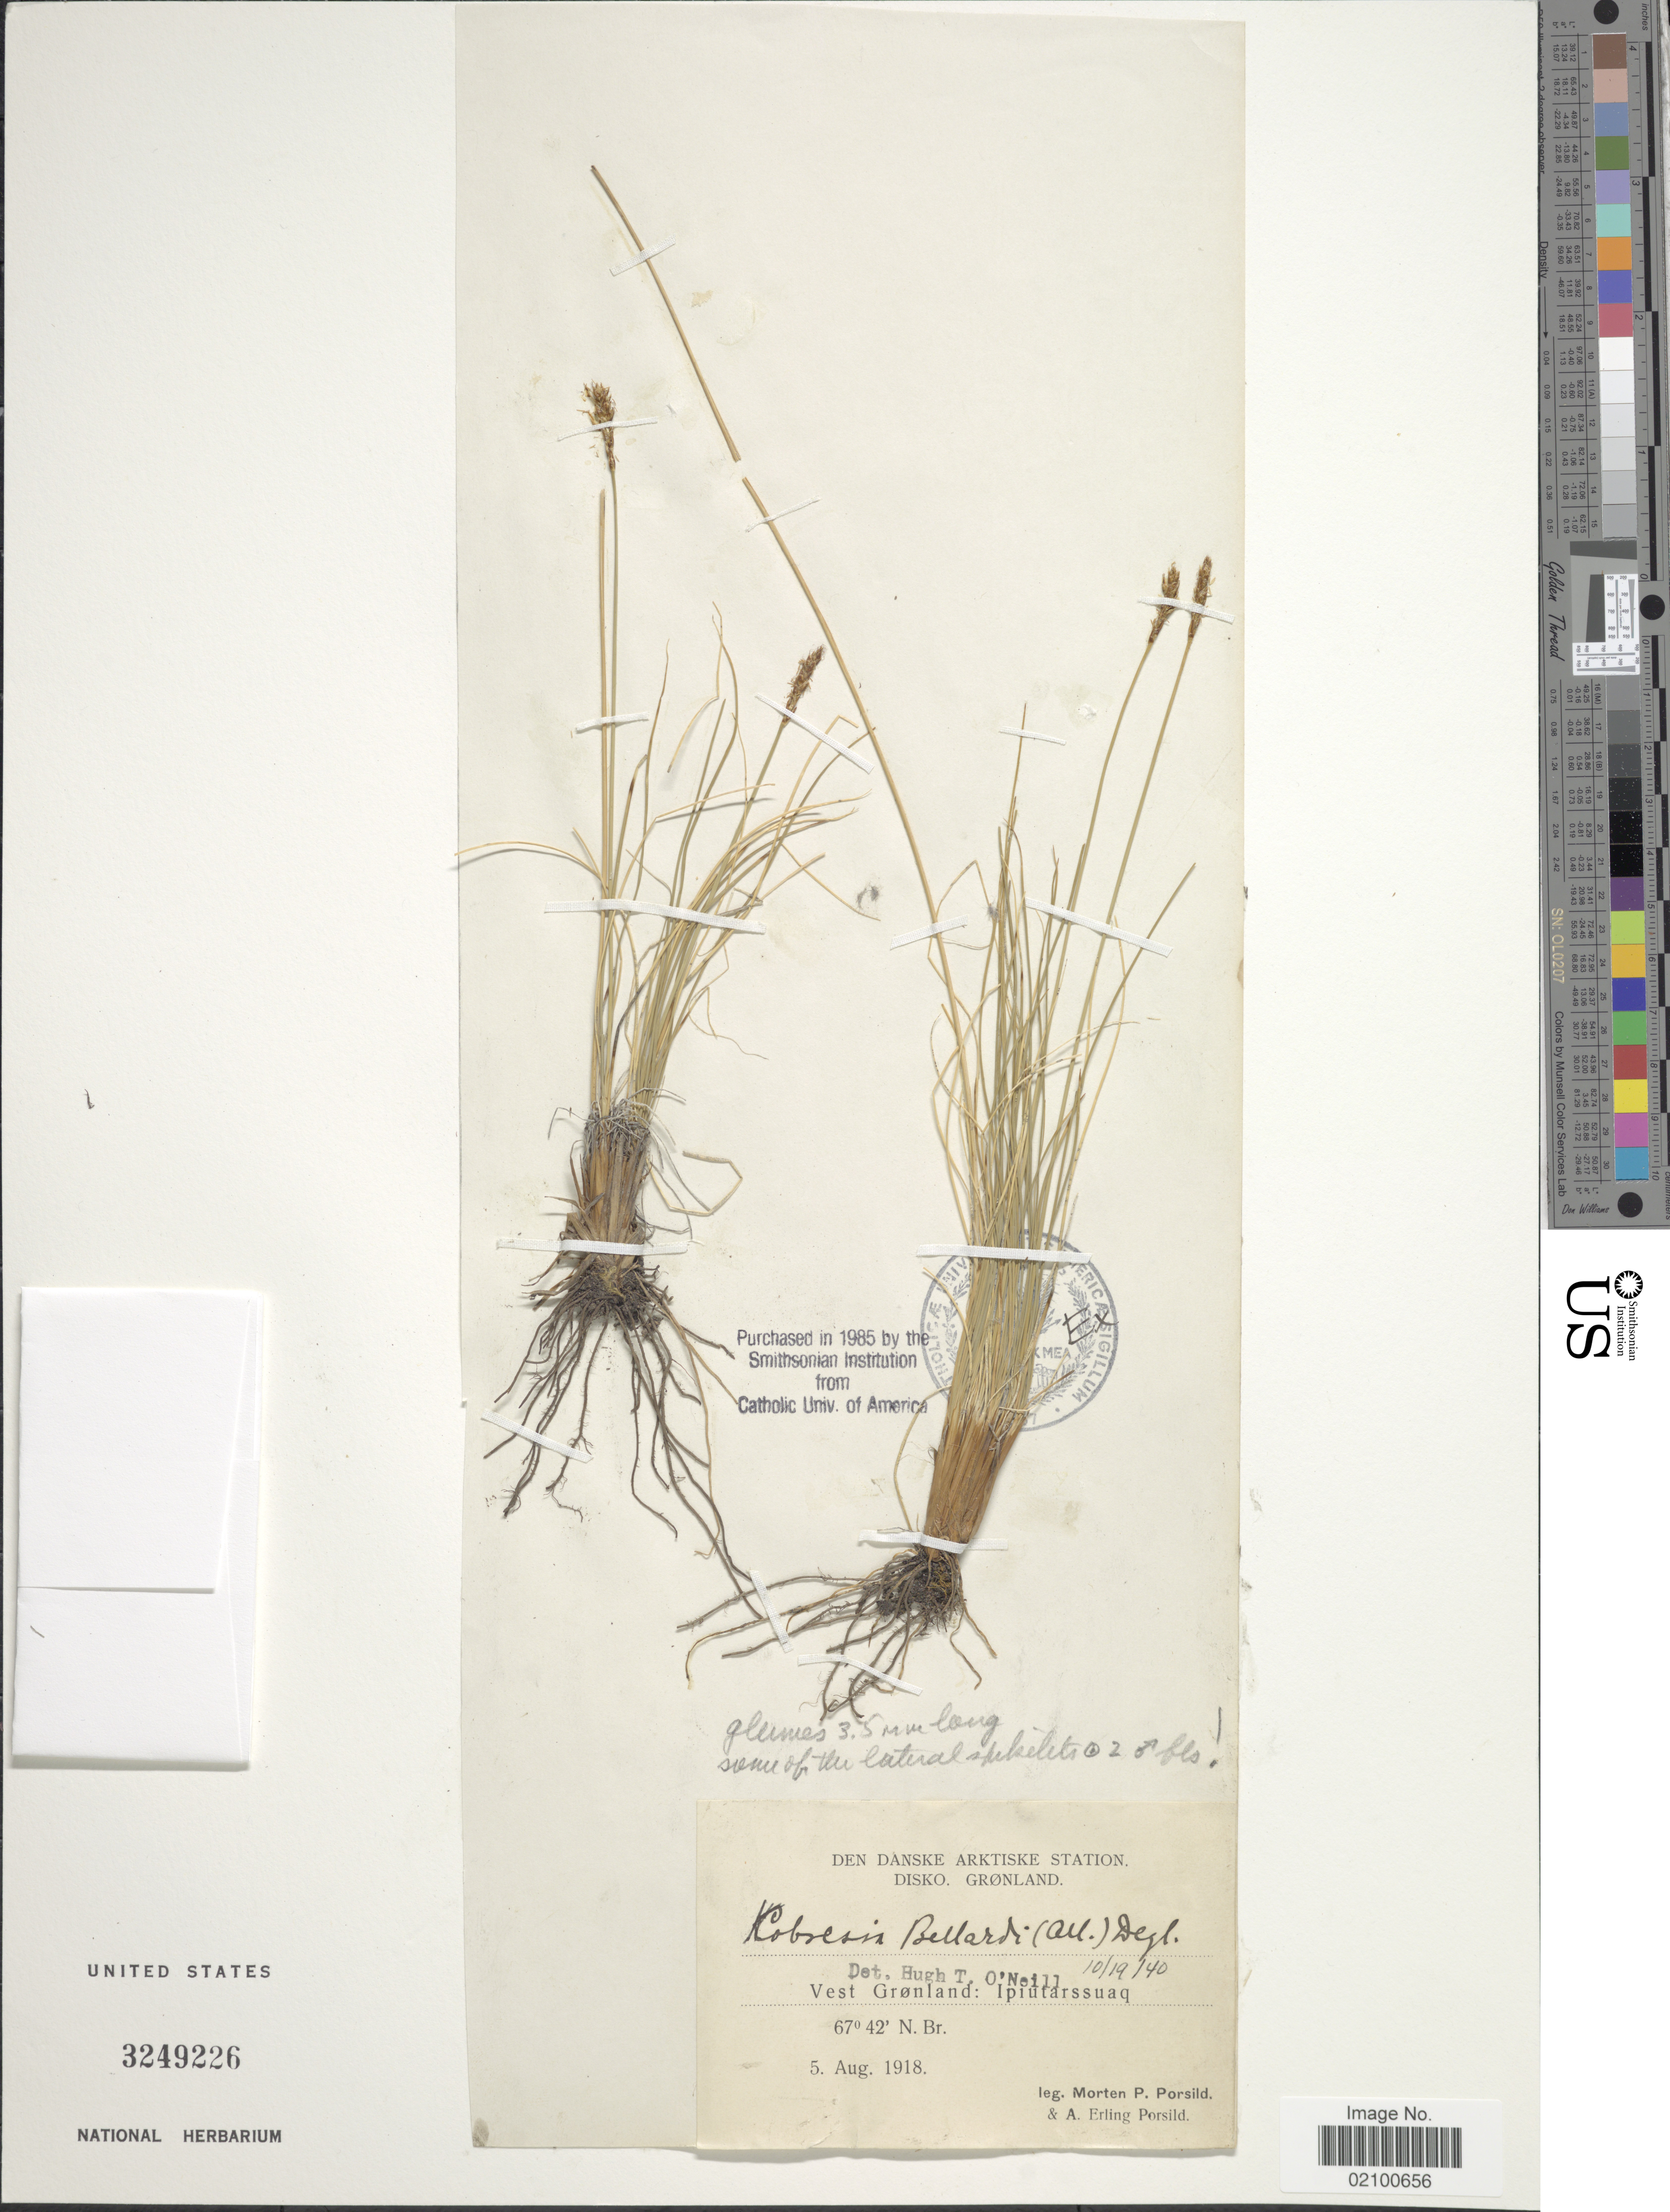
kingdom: Plantae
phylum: Tracheophyta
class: Liliopsida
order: Poales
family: Cyperaceae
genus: Carex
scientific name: Carex myosuroides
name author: Vill.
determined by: Strong, M. T., (US), Smithsonian Institution - National Museum of Natural History (UNITED STATES)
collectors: M. P. Porsild & A. E. Porsild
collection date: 1918-08-05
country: Greenland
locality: Disko, Gronland, Vest Gronland, Ipiutarssuaq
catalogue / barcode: US 3249226